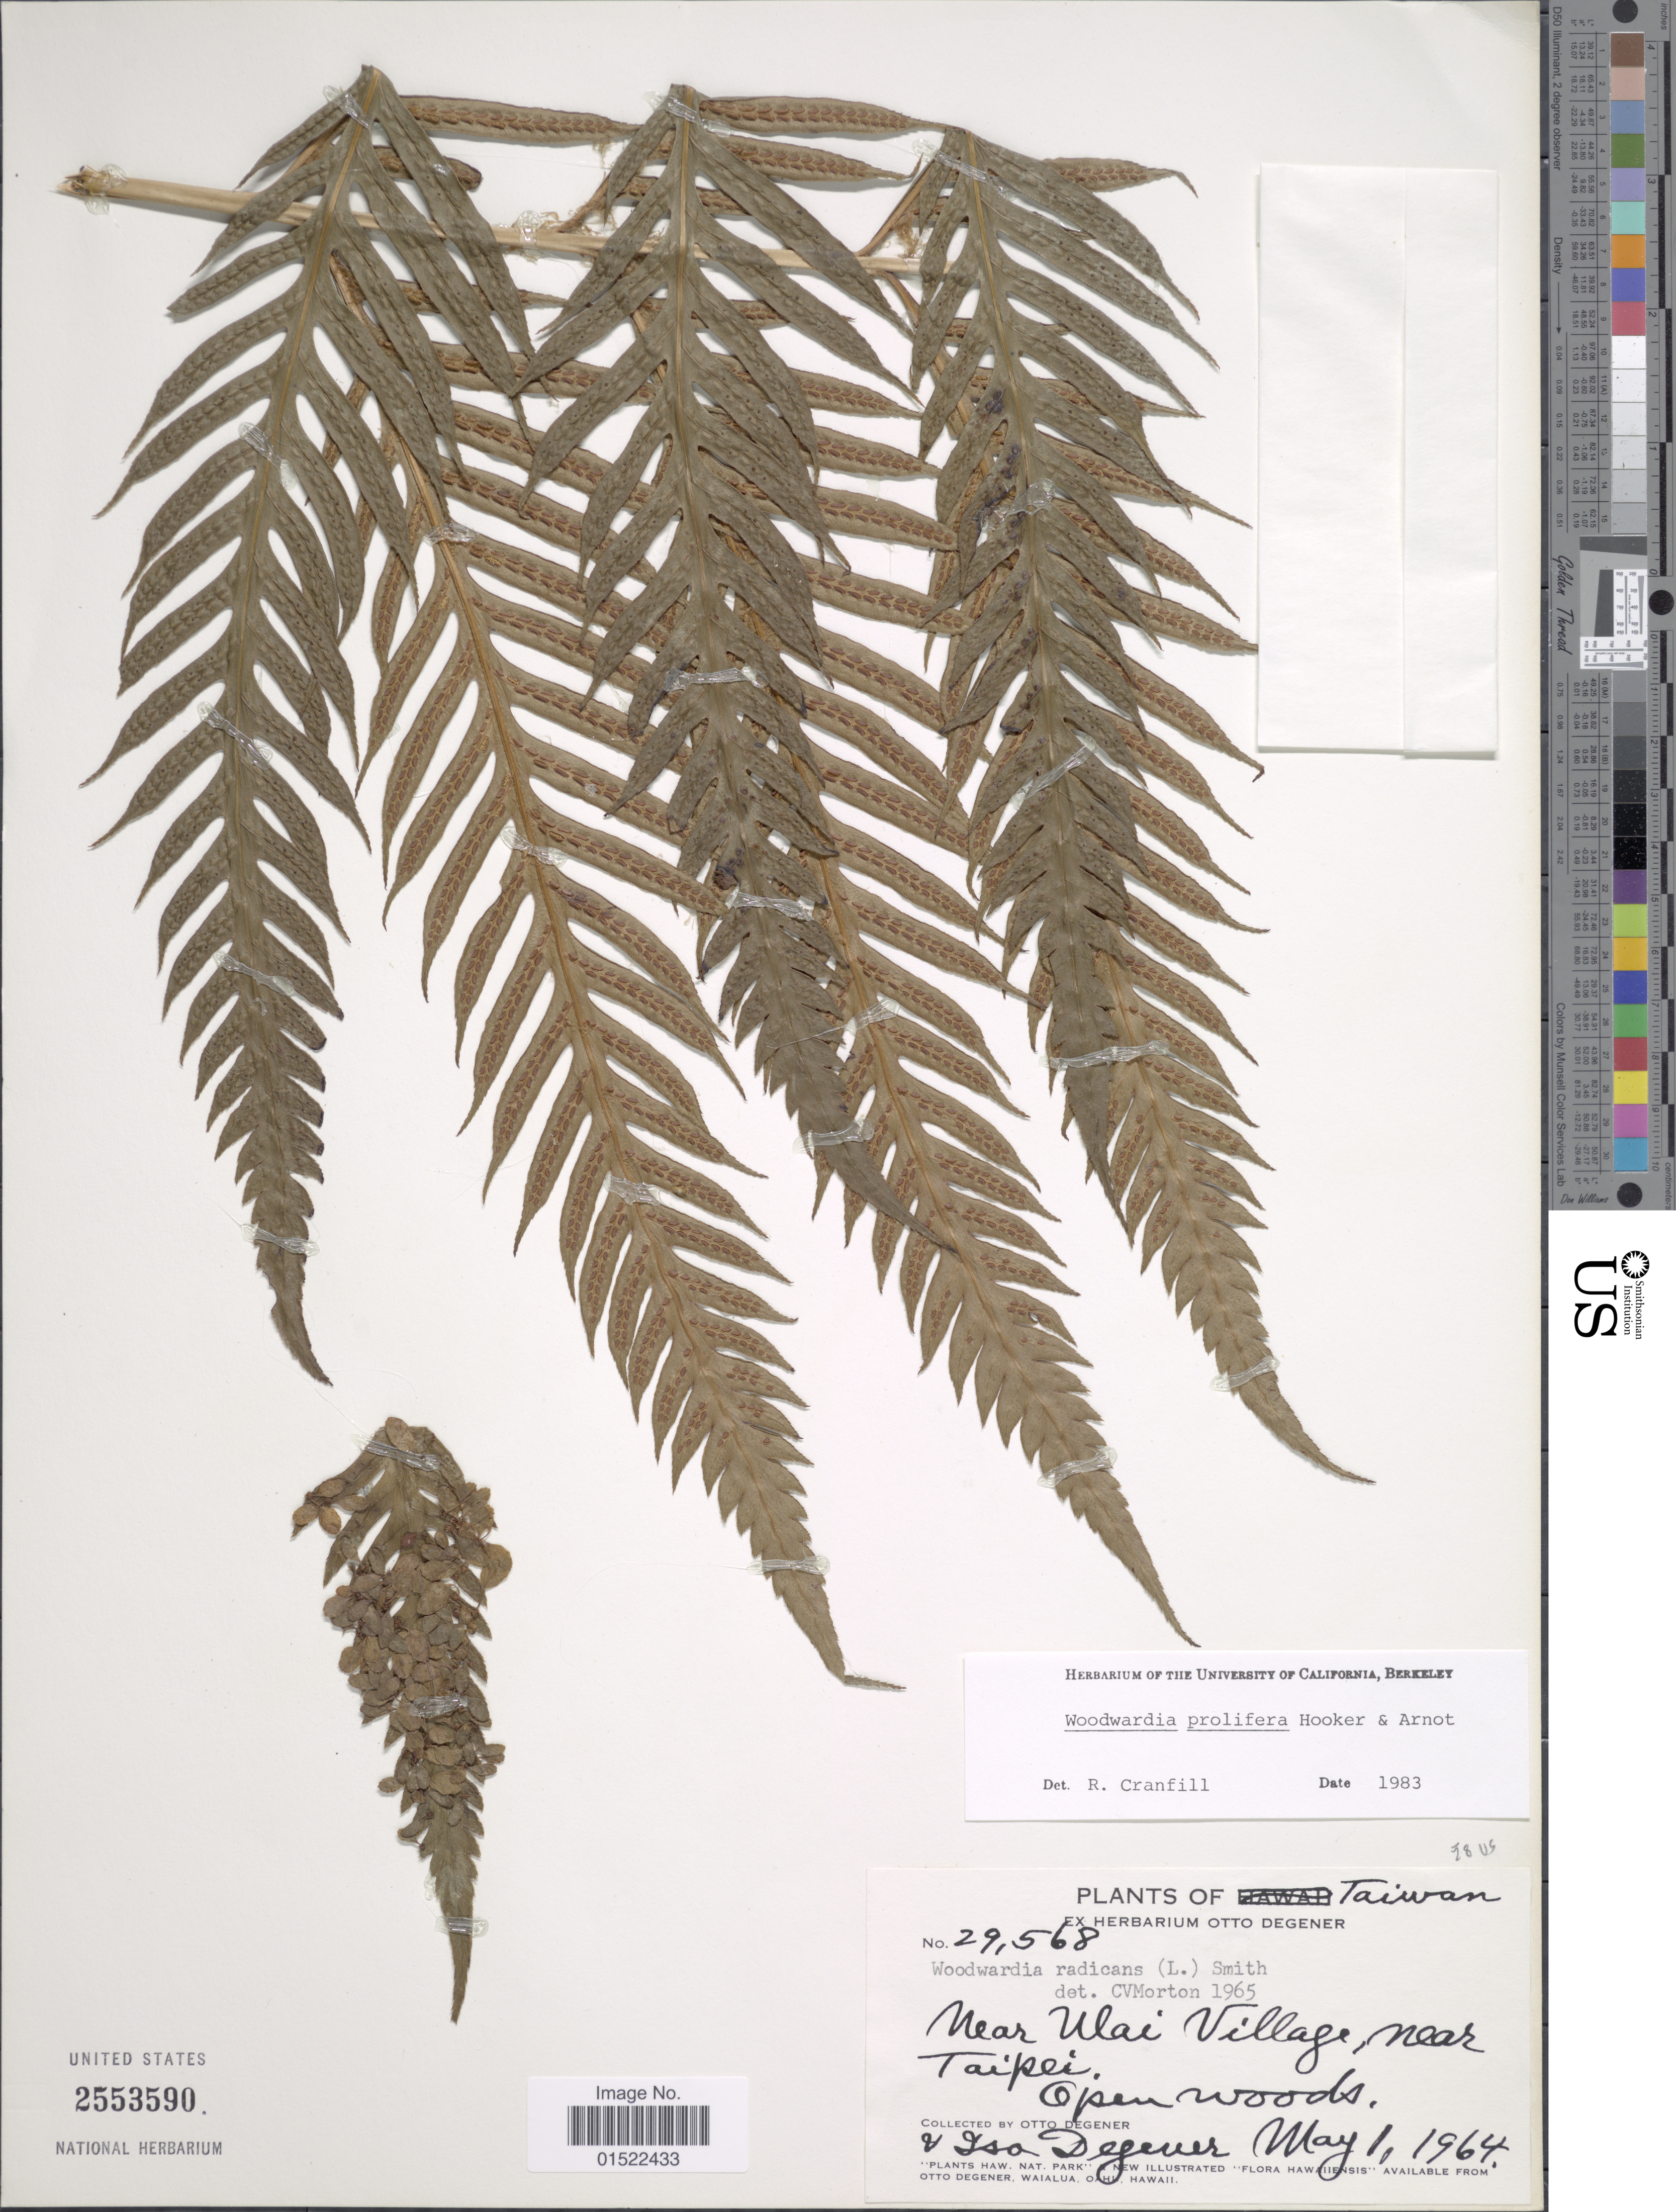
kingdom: Plantae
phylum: Tracheophyta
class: Polypodiopsida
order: Polypodiales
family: Blechnaceae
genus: Woodwardia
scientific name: Woodwardia prolifera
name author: Hook. & Arn.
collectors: O. Degener & I. Degener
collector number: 29568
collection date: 1964-05-01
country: Taiwan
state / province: Taipei City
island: Taiwan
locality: Near Ulai Village, near Taipei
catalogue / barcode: US 2553590